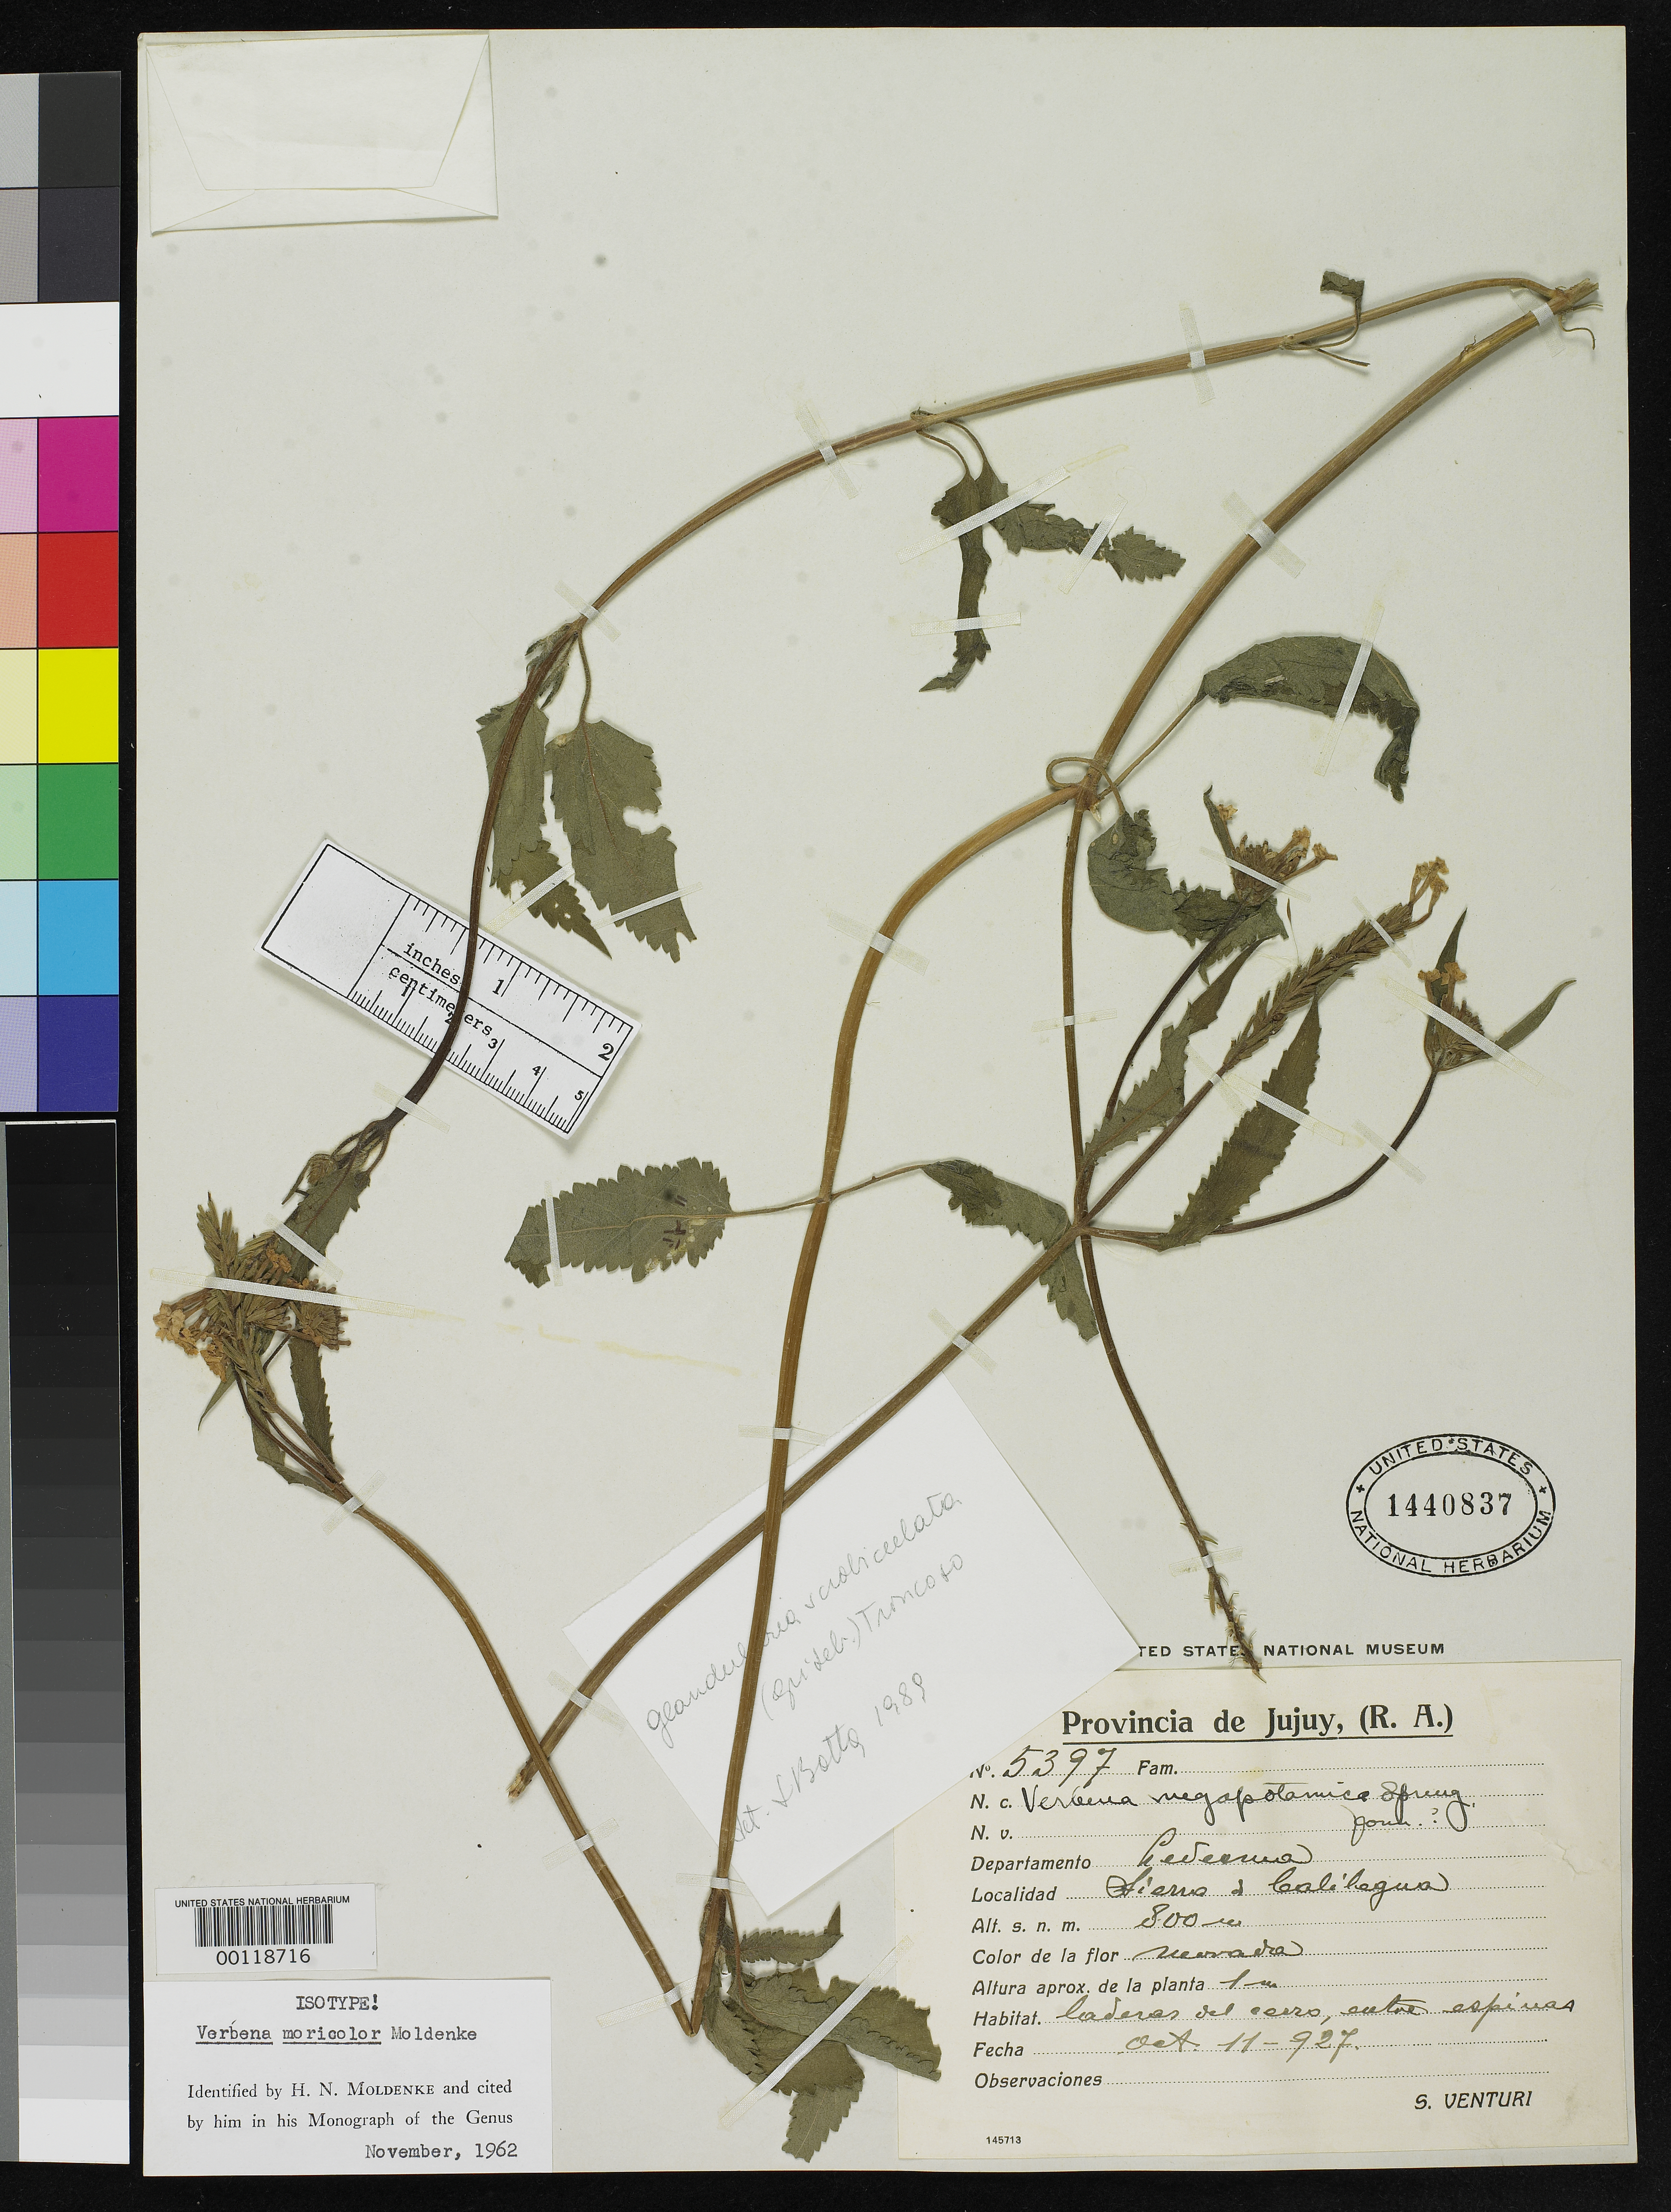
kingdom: Plantae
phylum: Tracheophyta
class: Magnoliopsida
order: Lamiales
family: Verbenaceae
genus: Verbena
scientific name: Verbena moricolor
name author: Moldenke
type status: Isotype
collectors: S. Venturi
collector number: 5397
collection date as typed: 11 Oct 1927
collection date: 1927-10-11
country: Argentina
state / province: Jujuy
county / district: Ledesma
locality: Sierra de Calilegua.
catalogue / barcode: US 1440837